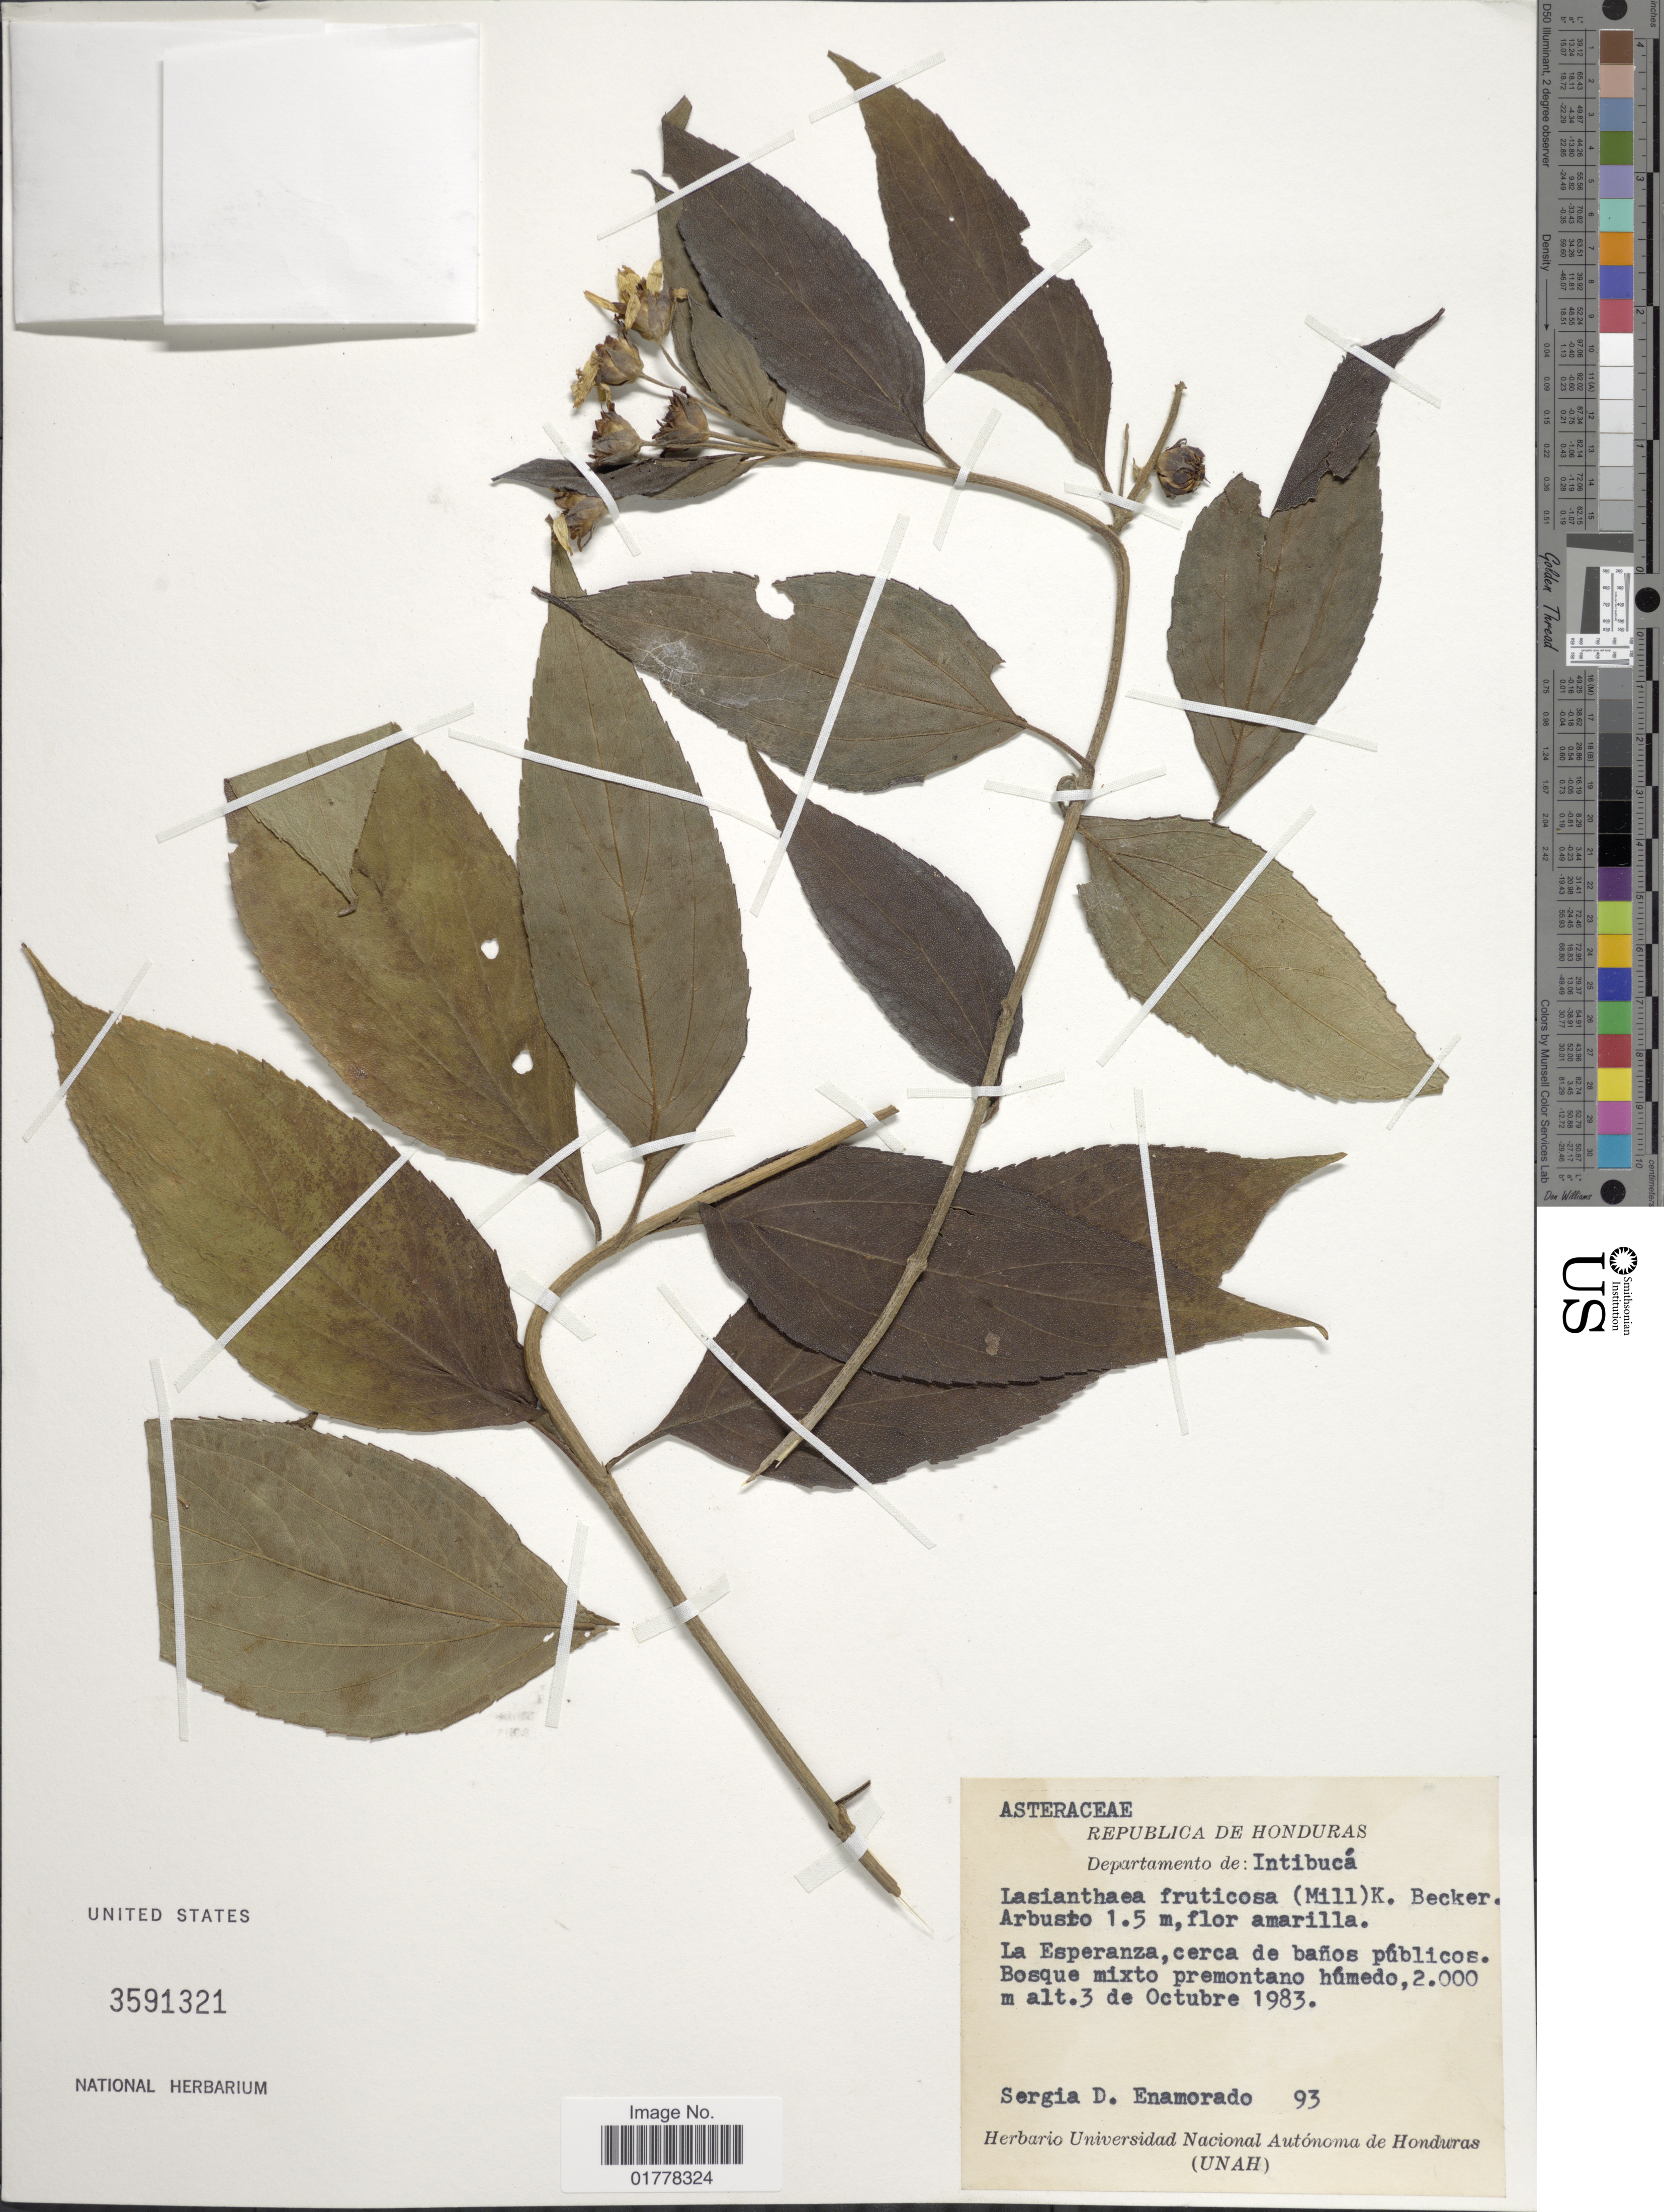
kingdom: Plantae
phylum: Tracheophyta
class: Magnoliopsida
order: Asterales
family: Asteraceae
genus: Lasianthaea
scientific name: Lasianthaea fruticosa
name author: (L.) K.M. Becker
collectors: S. Enamorado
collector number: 93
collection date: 1983-10-03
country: Honduras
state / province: Intibuca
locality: Departamento de: Intibucá. La Esperanza, cerca de baños públicos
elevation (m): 2000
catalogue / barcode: US 3591321